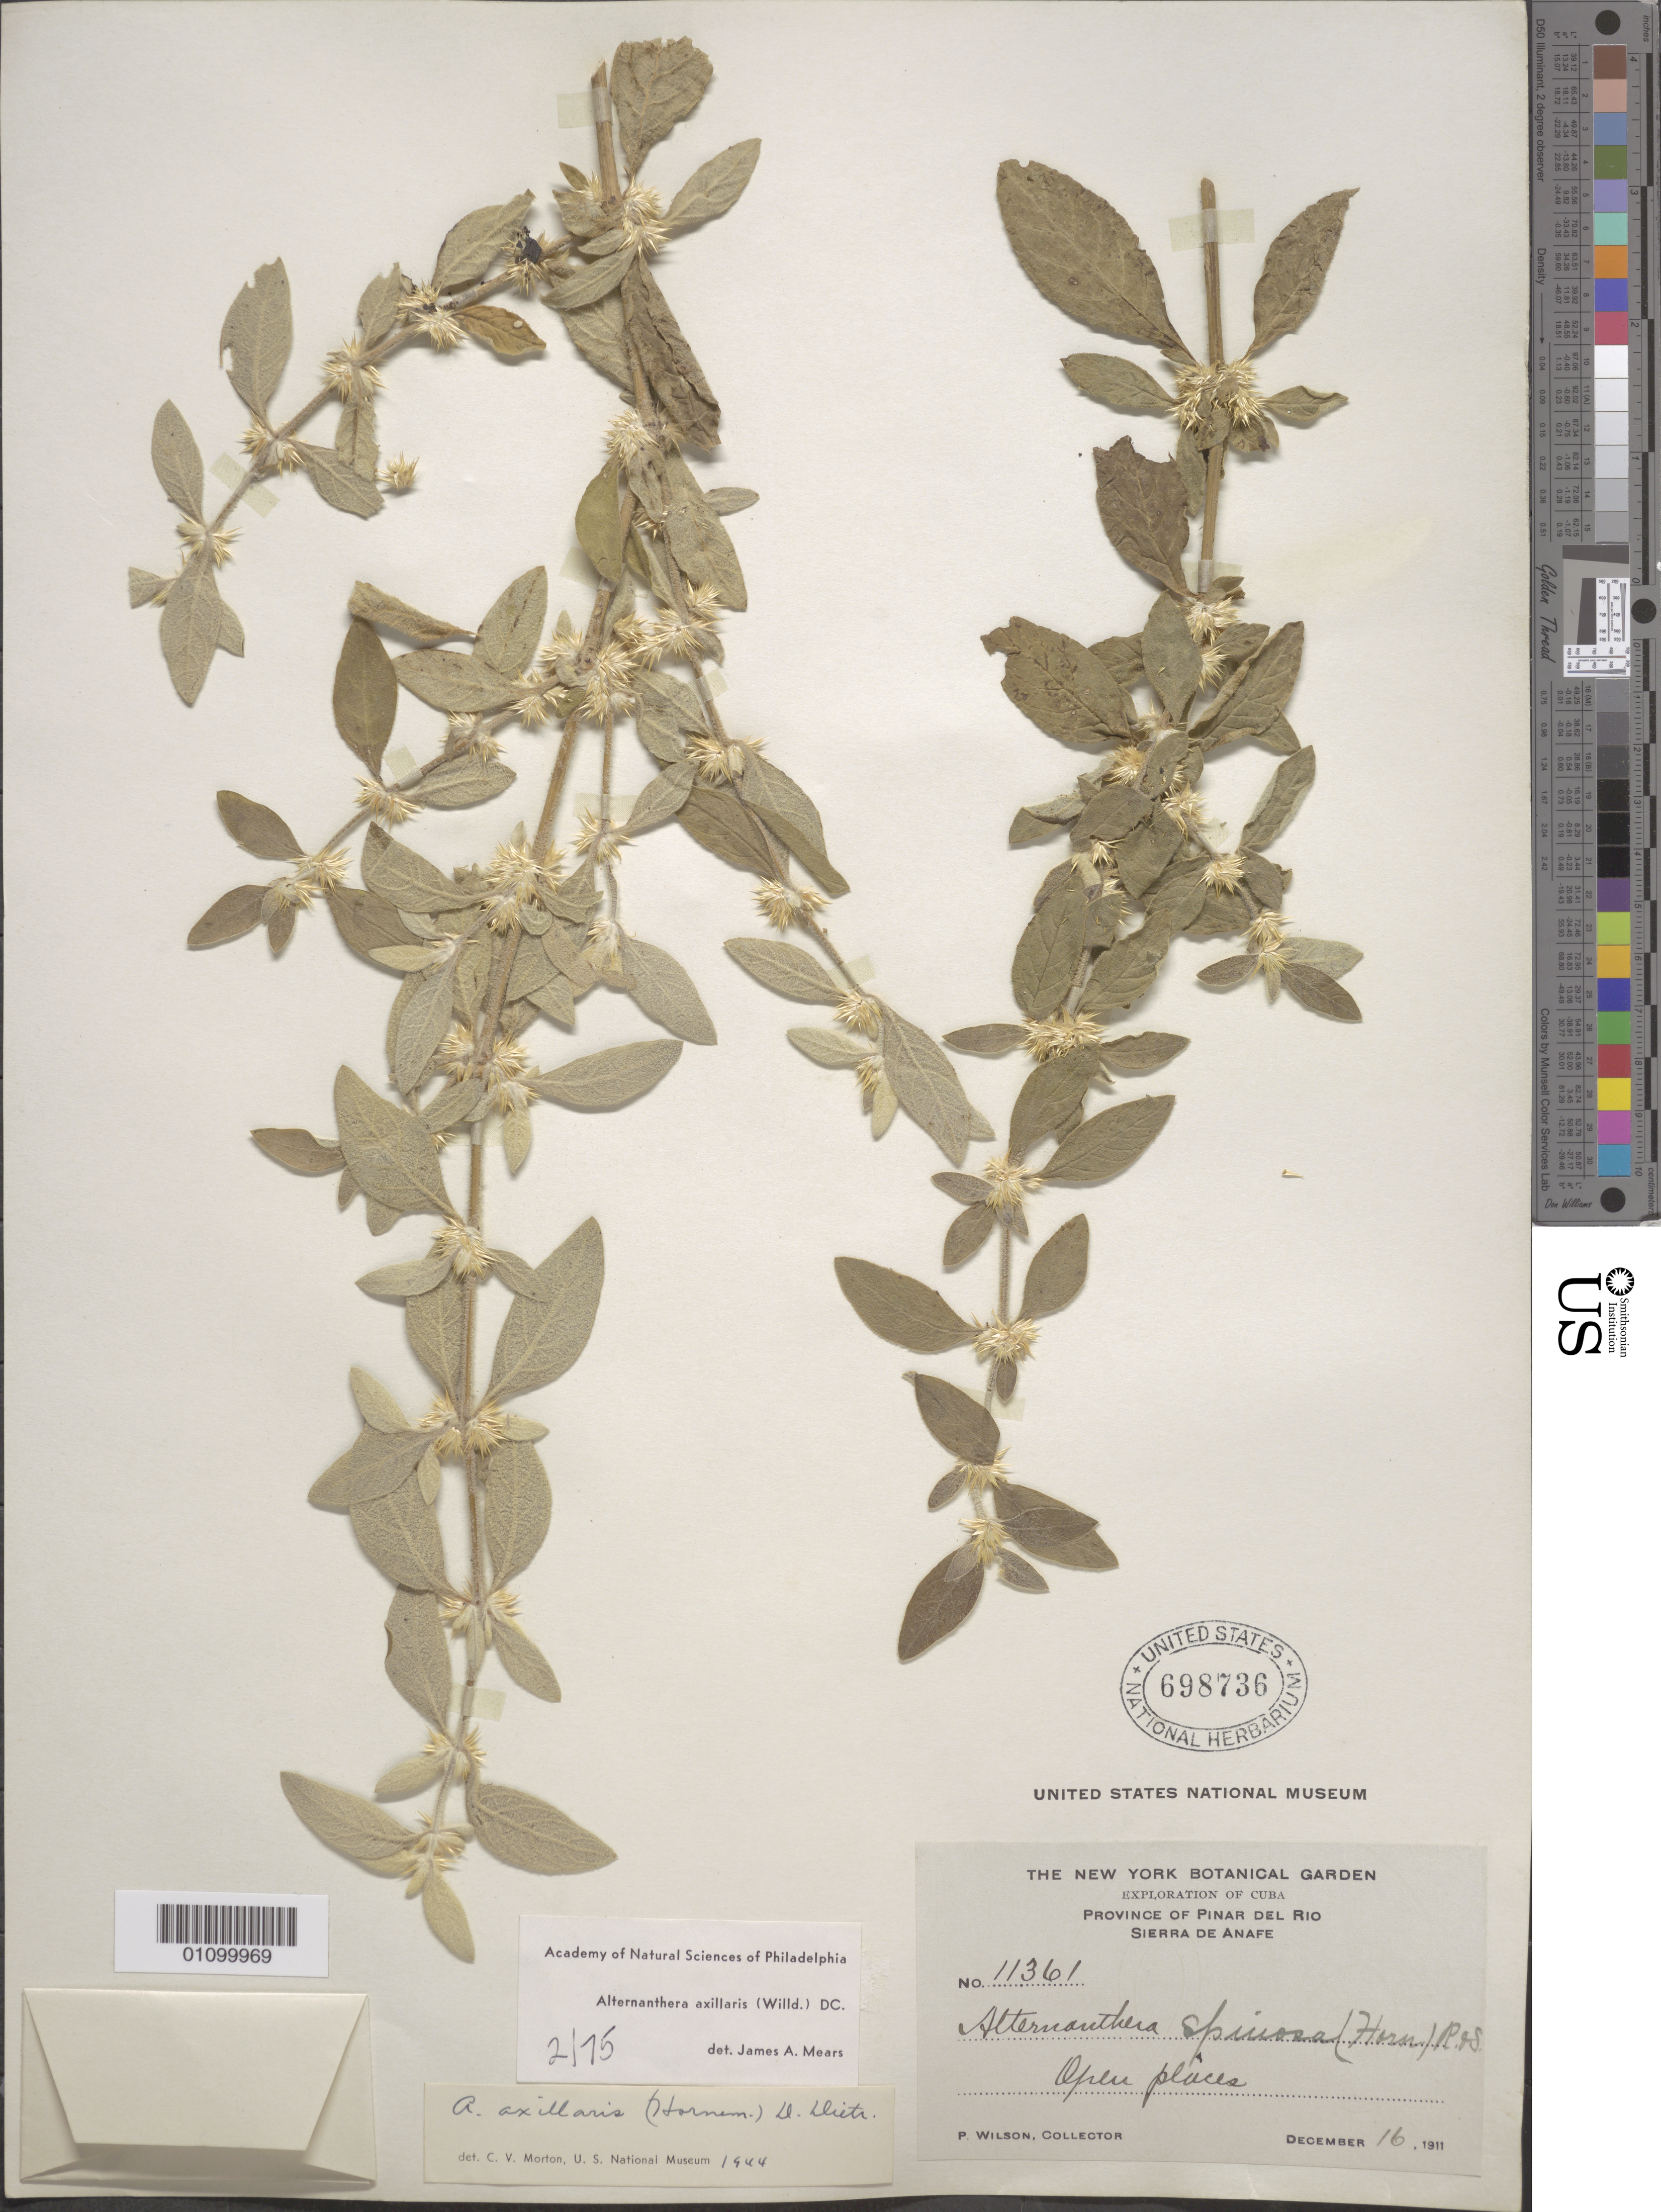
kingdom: Plantae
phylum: Tracheophyta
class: Magnoliopsida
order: Caryophyllales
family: Amaranthaceae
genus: Alternanthera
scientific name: Alternanthera axillaris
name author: (Hornem. ex Willd.) D. Dietr.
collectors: P. Wilson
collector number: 11361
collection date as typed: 16 Dec 1911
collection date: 1911-12-16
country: Cuba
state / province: Pinar del Rio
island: Cuba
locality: Open places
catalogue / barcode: US 698736